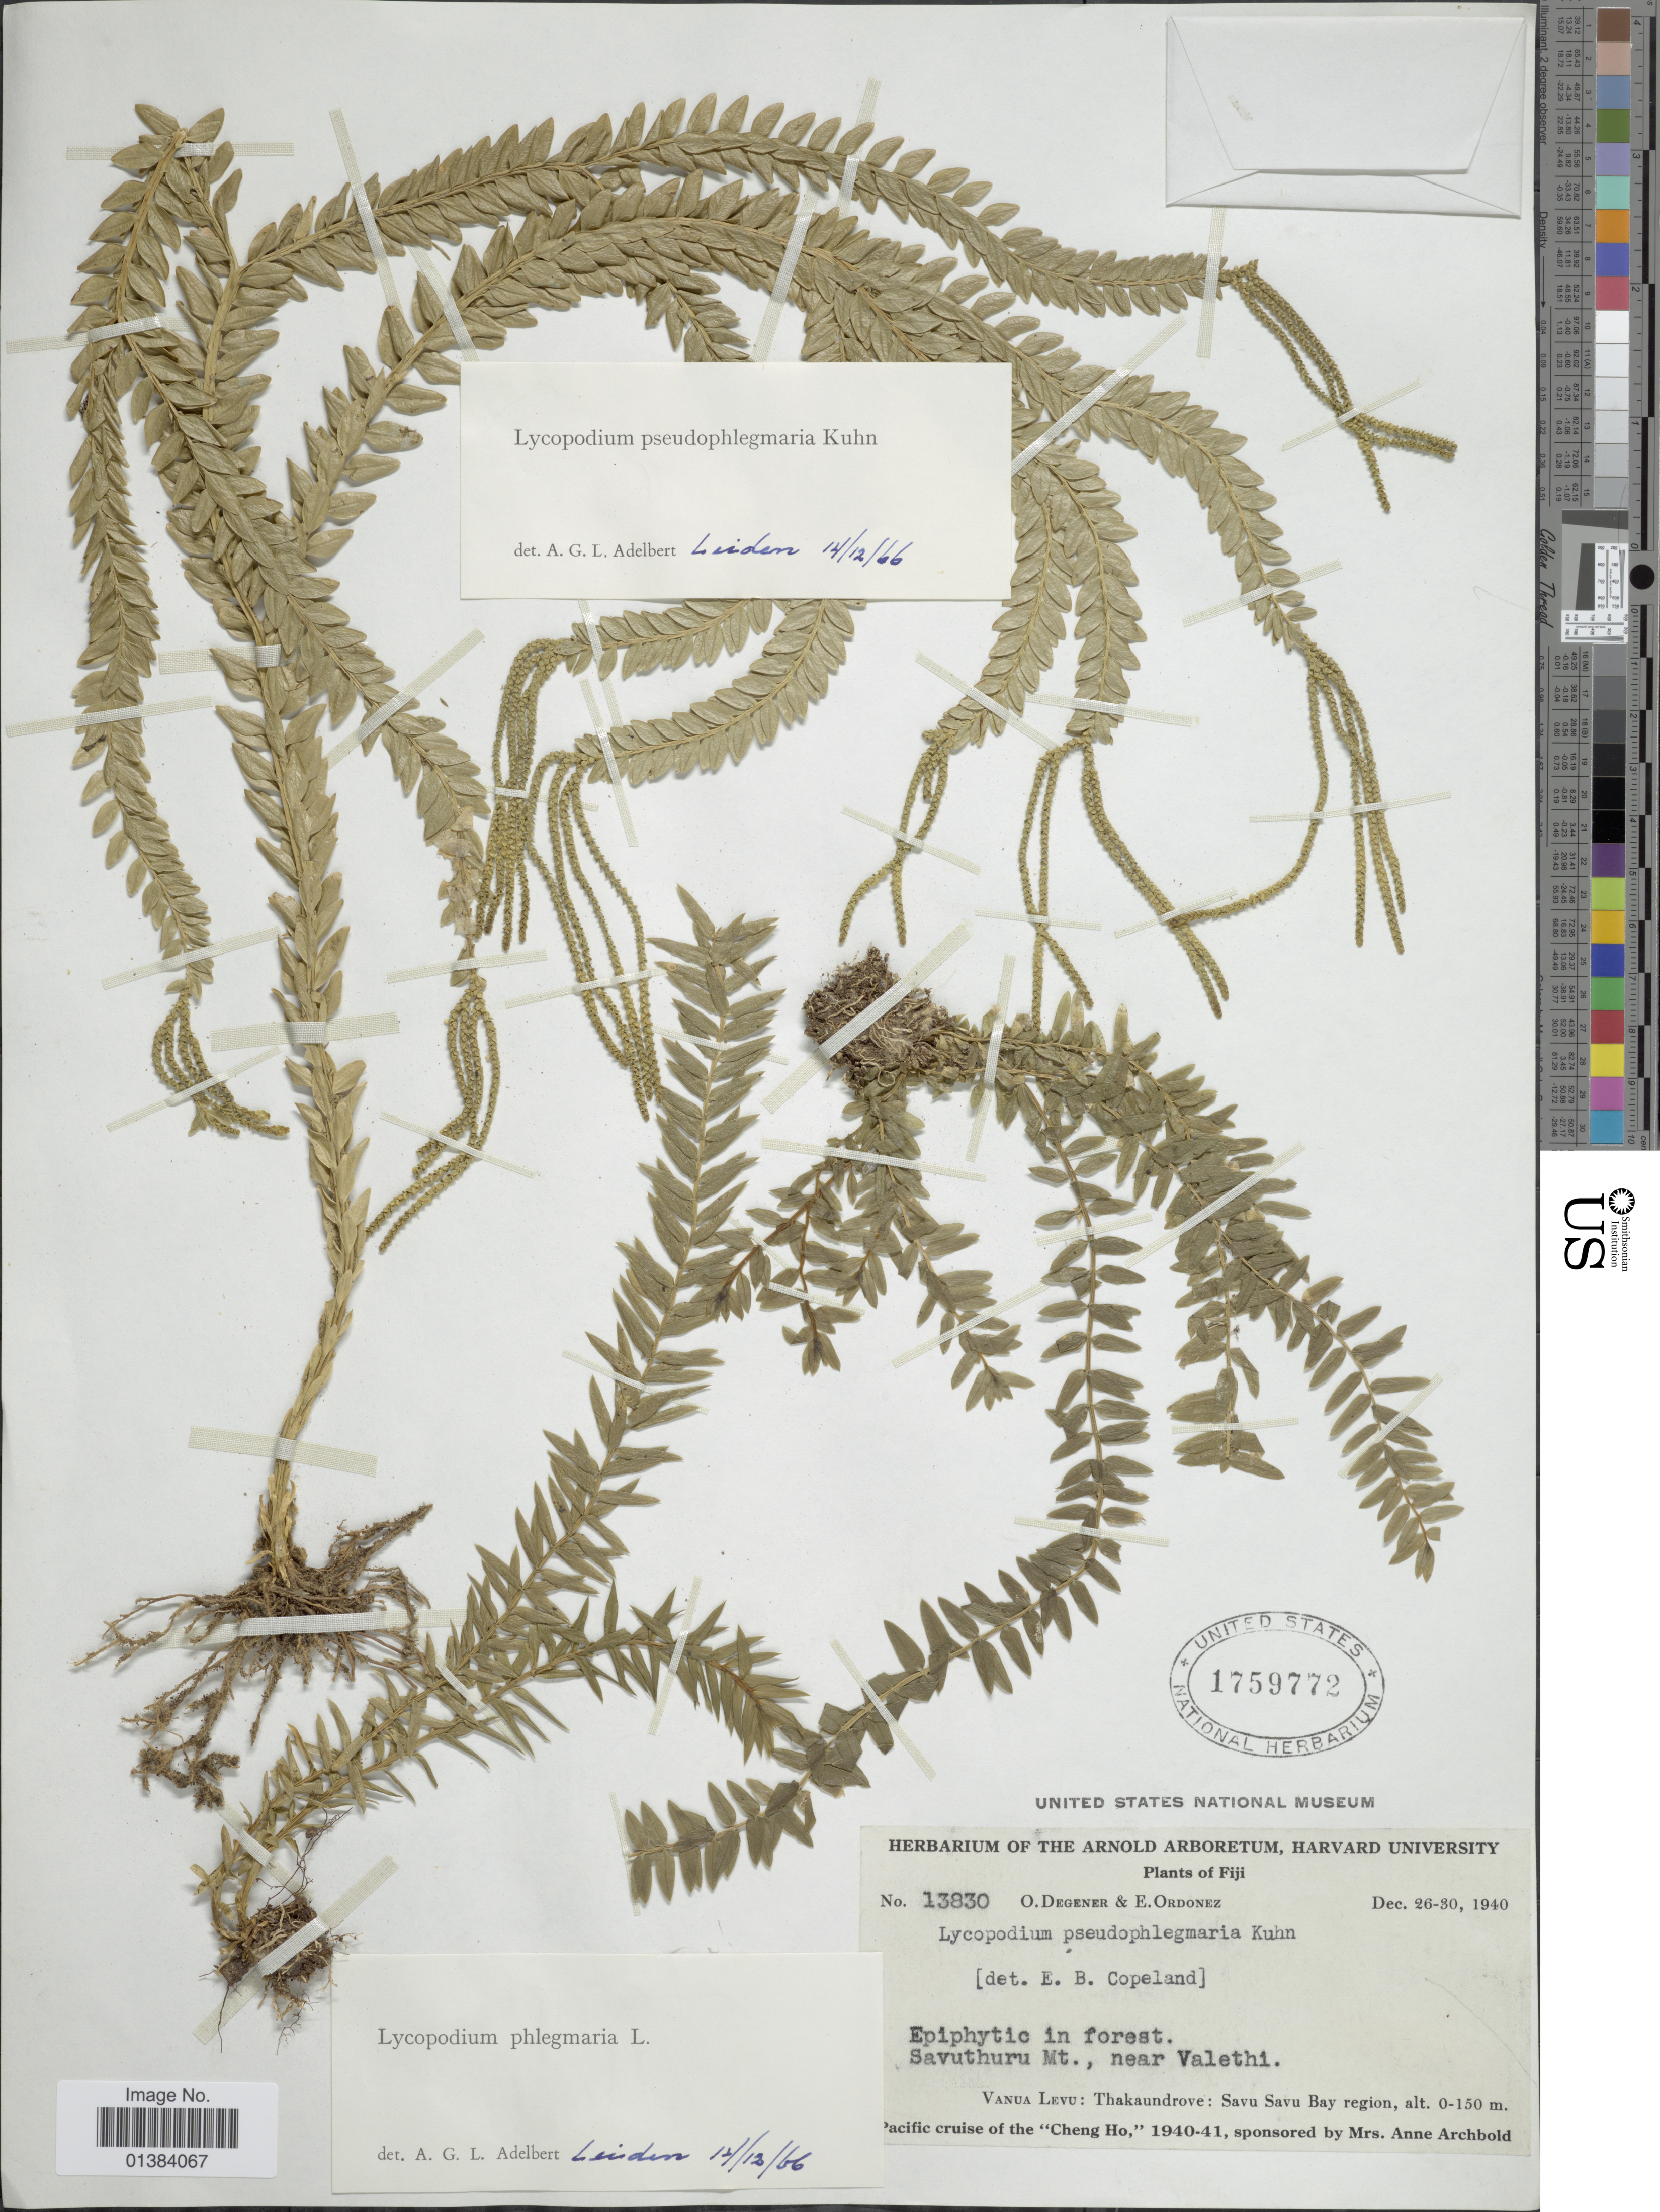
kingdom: Plantae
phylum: Tracheophyta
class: Lycopodiopsida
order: Lycopodiales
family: Lycopodiaceae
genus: Phlegmariurus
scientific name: Phlegmariurus phlegmarioides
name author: (Gaudich.) A. R. Field & Bostock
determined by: Field, A. R.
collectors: O. Degener & E. Ordonez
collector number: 13830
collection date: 1940-12-26/1940-12-30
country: Fiji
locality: Savuthuru Mt., near Valethi. Vanua Levu: Thakaundrove: Savu Savu Bay region.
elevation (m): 0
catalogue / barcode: US 1759772